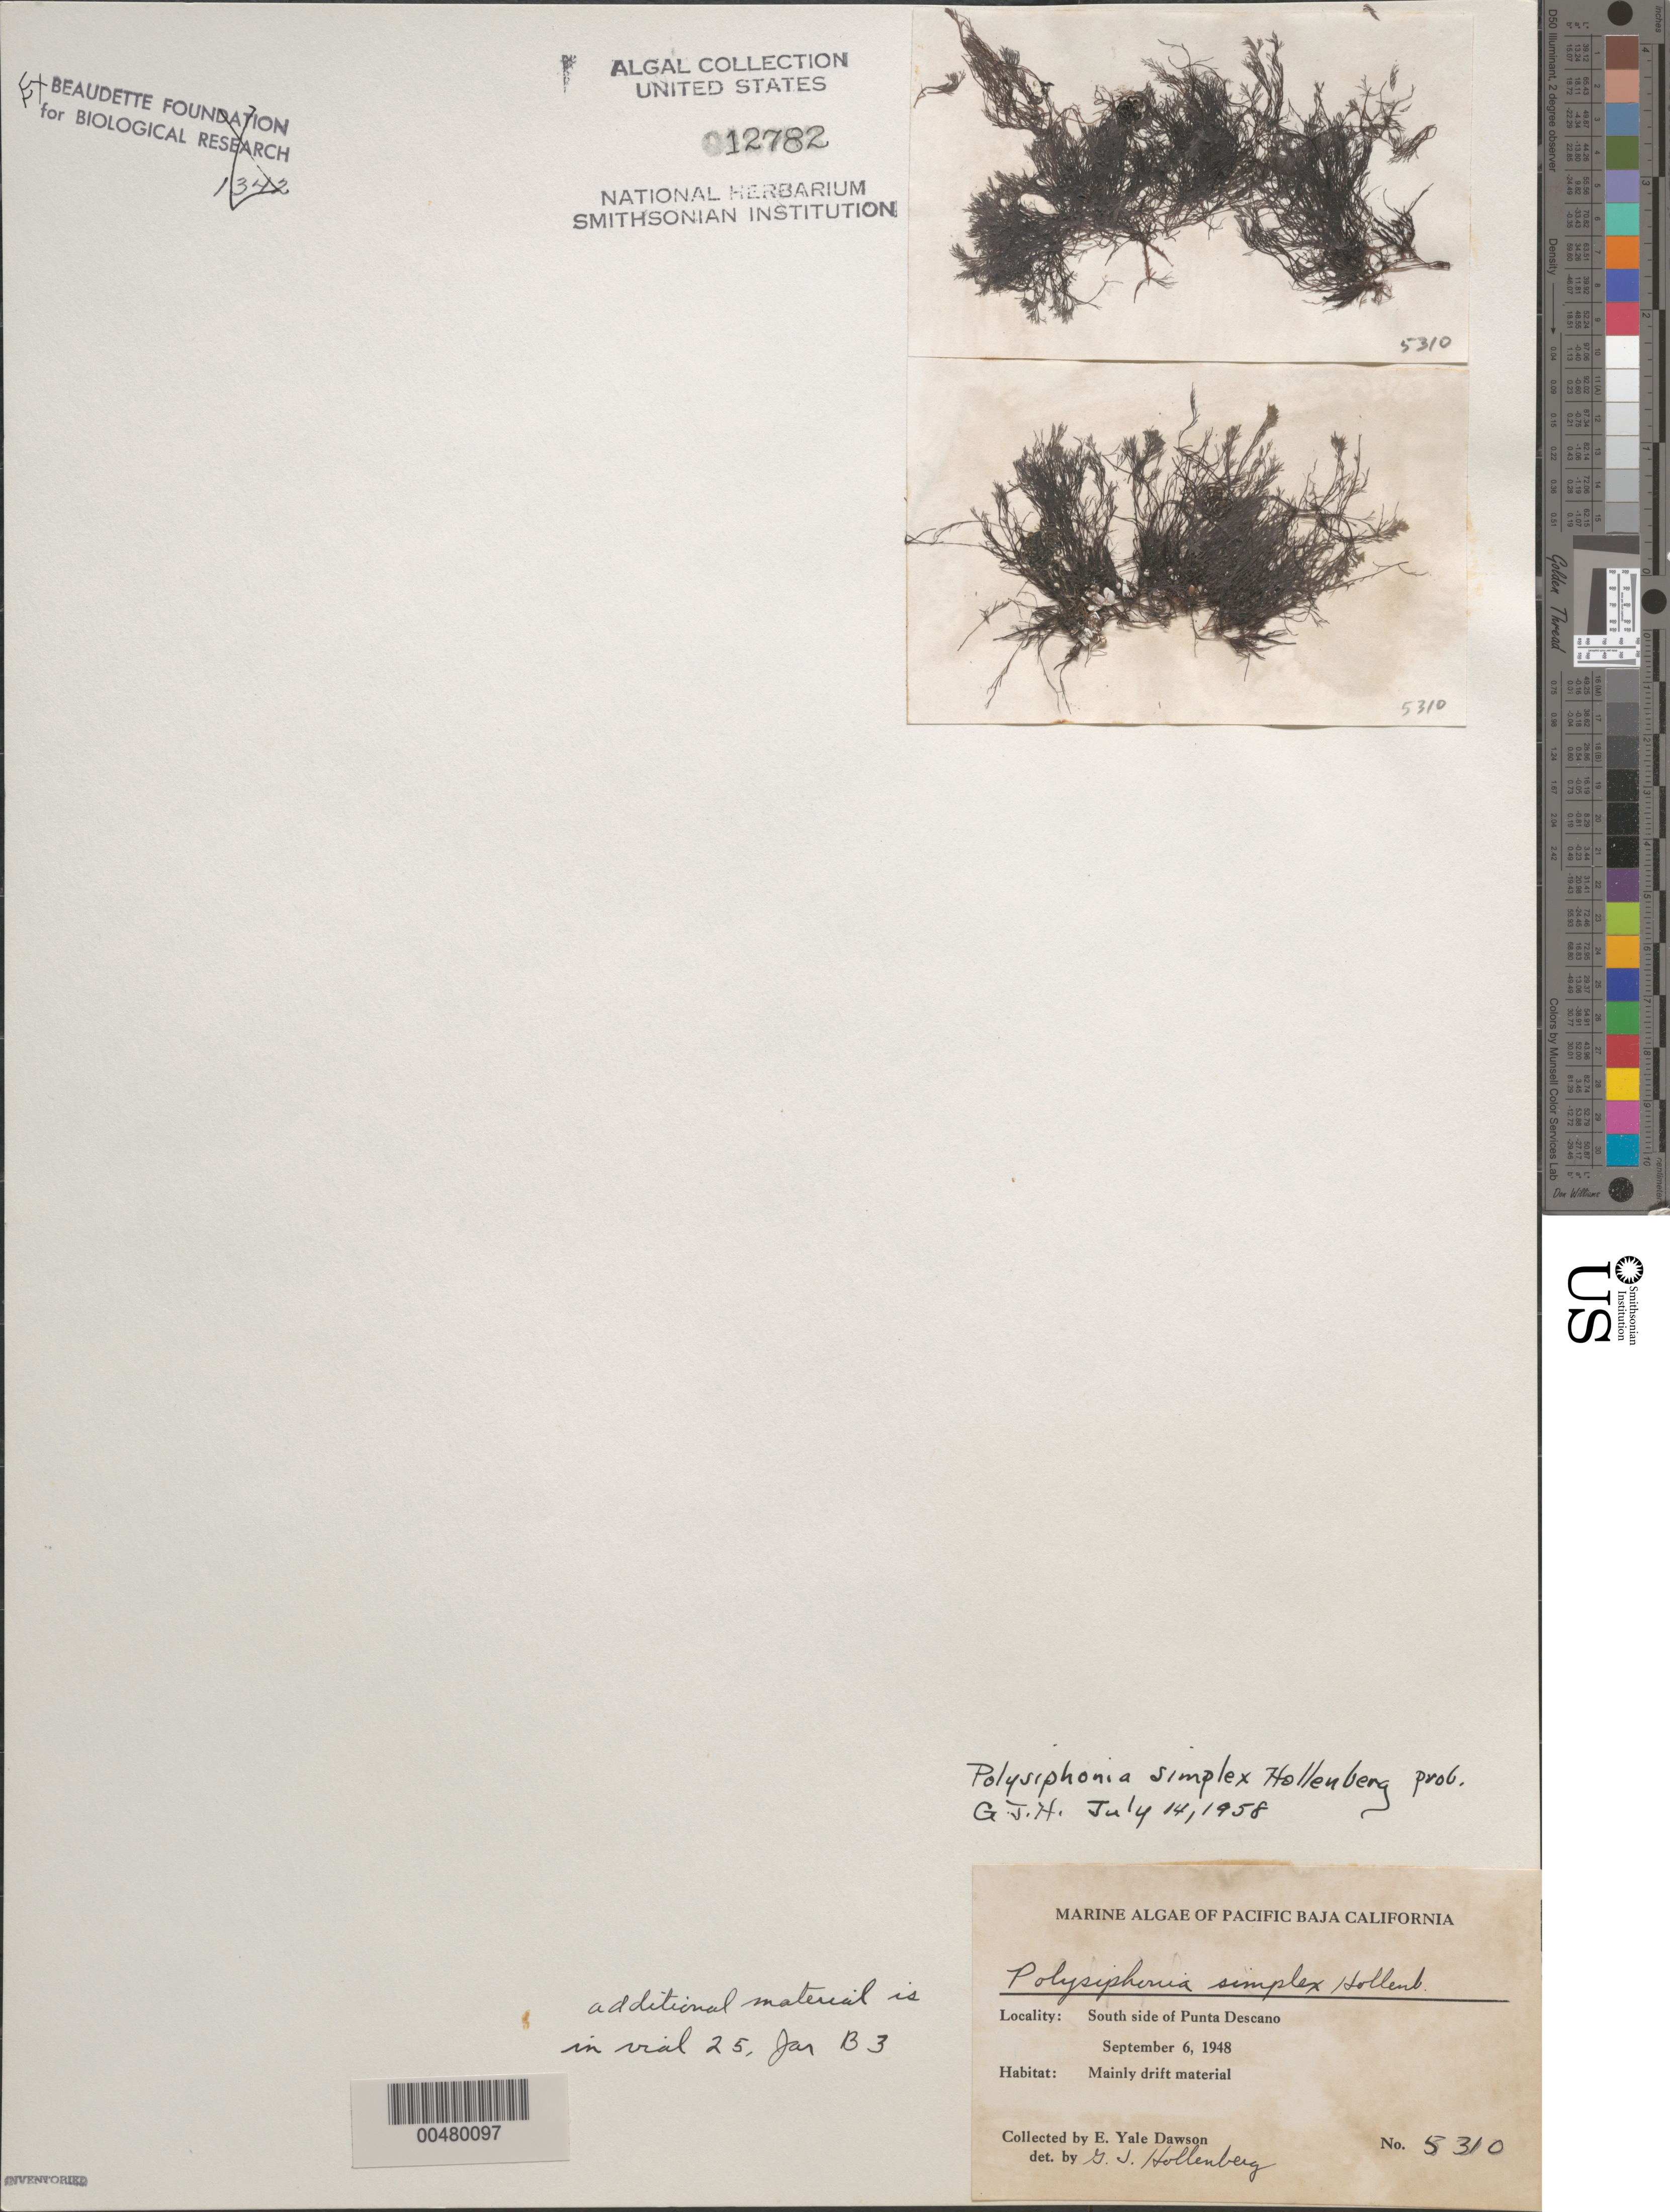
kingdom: Plantae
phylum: Rhodophyta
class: Florideophyceae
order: Ceramiales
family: Rhodomelaceae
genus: Melanothamnus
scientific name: Melanothamnus simplex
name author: (Hollenb.) Diaz-Tapia & Maggs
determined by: Algae name updating Project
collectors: E. Y. Dawson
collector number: EYD 5310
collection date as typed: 06 Sep 1948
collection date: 1948-09-06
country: Mexico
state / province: Baja California Norte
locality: Punta Descanso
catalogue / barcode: US 12782